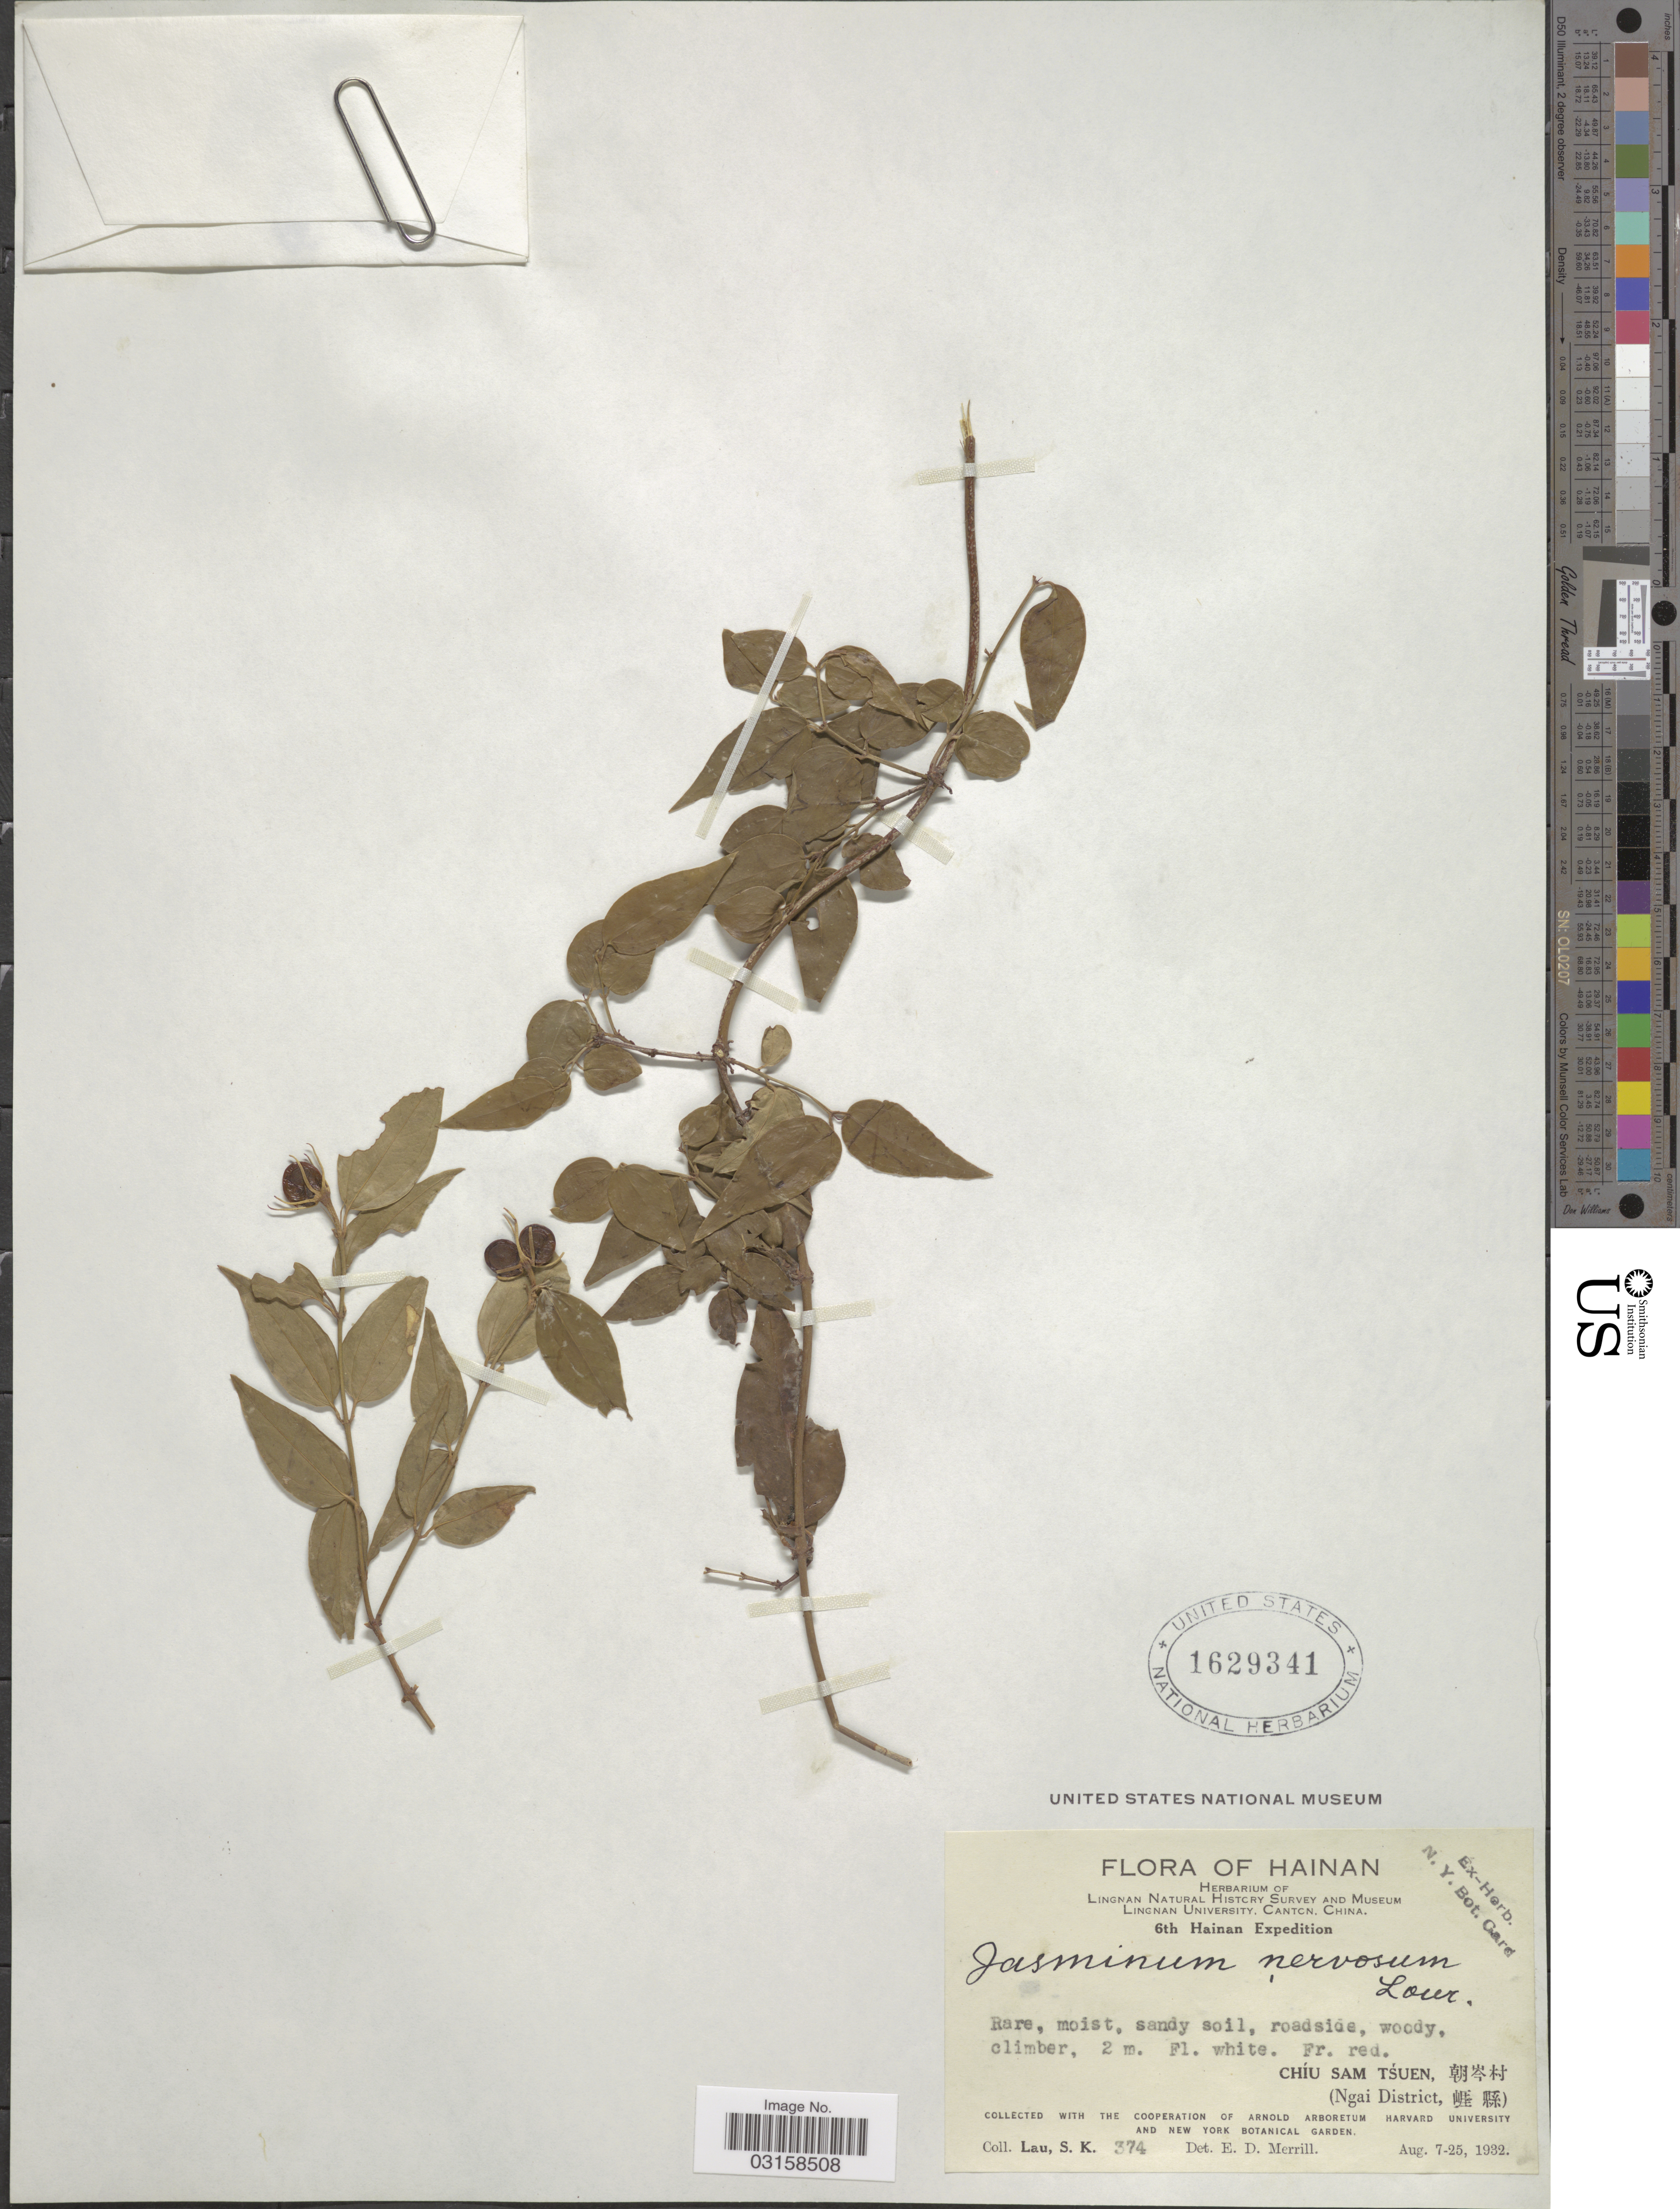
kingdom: Plantae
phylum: Tracheophyta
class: Magnoliopsida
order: Lamiales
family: Oleaceae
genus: Jasminum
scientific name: Jasminum nervosum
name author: Lour.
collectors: S. K. Lau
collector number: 374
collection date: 1932-08-07/1932-08-25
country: China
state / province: Hainan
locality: Chíu Sam Tśuen. Ngai District.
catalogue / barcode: US 1629341